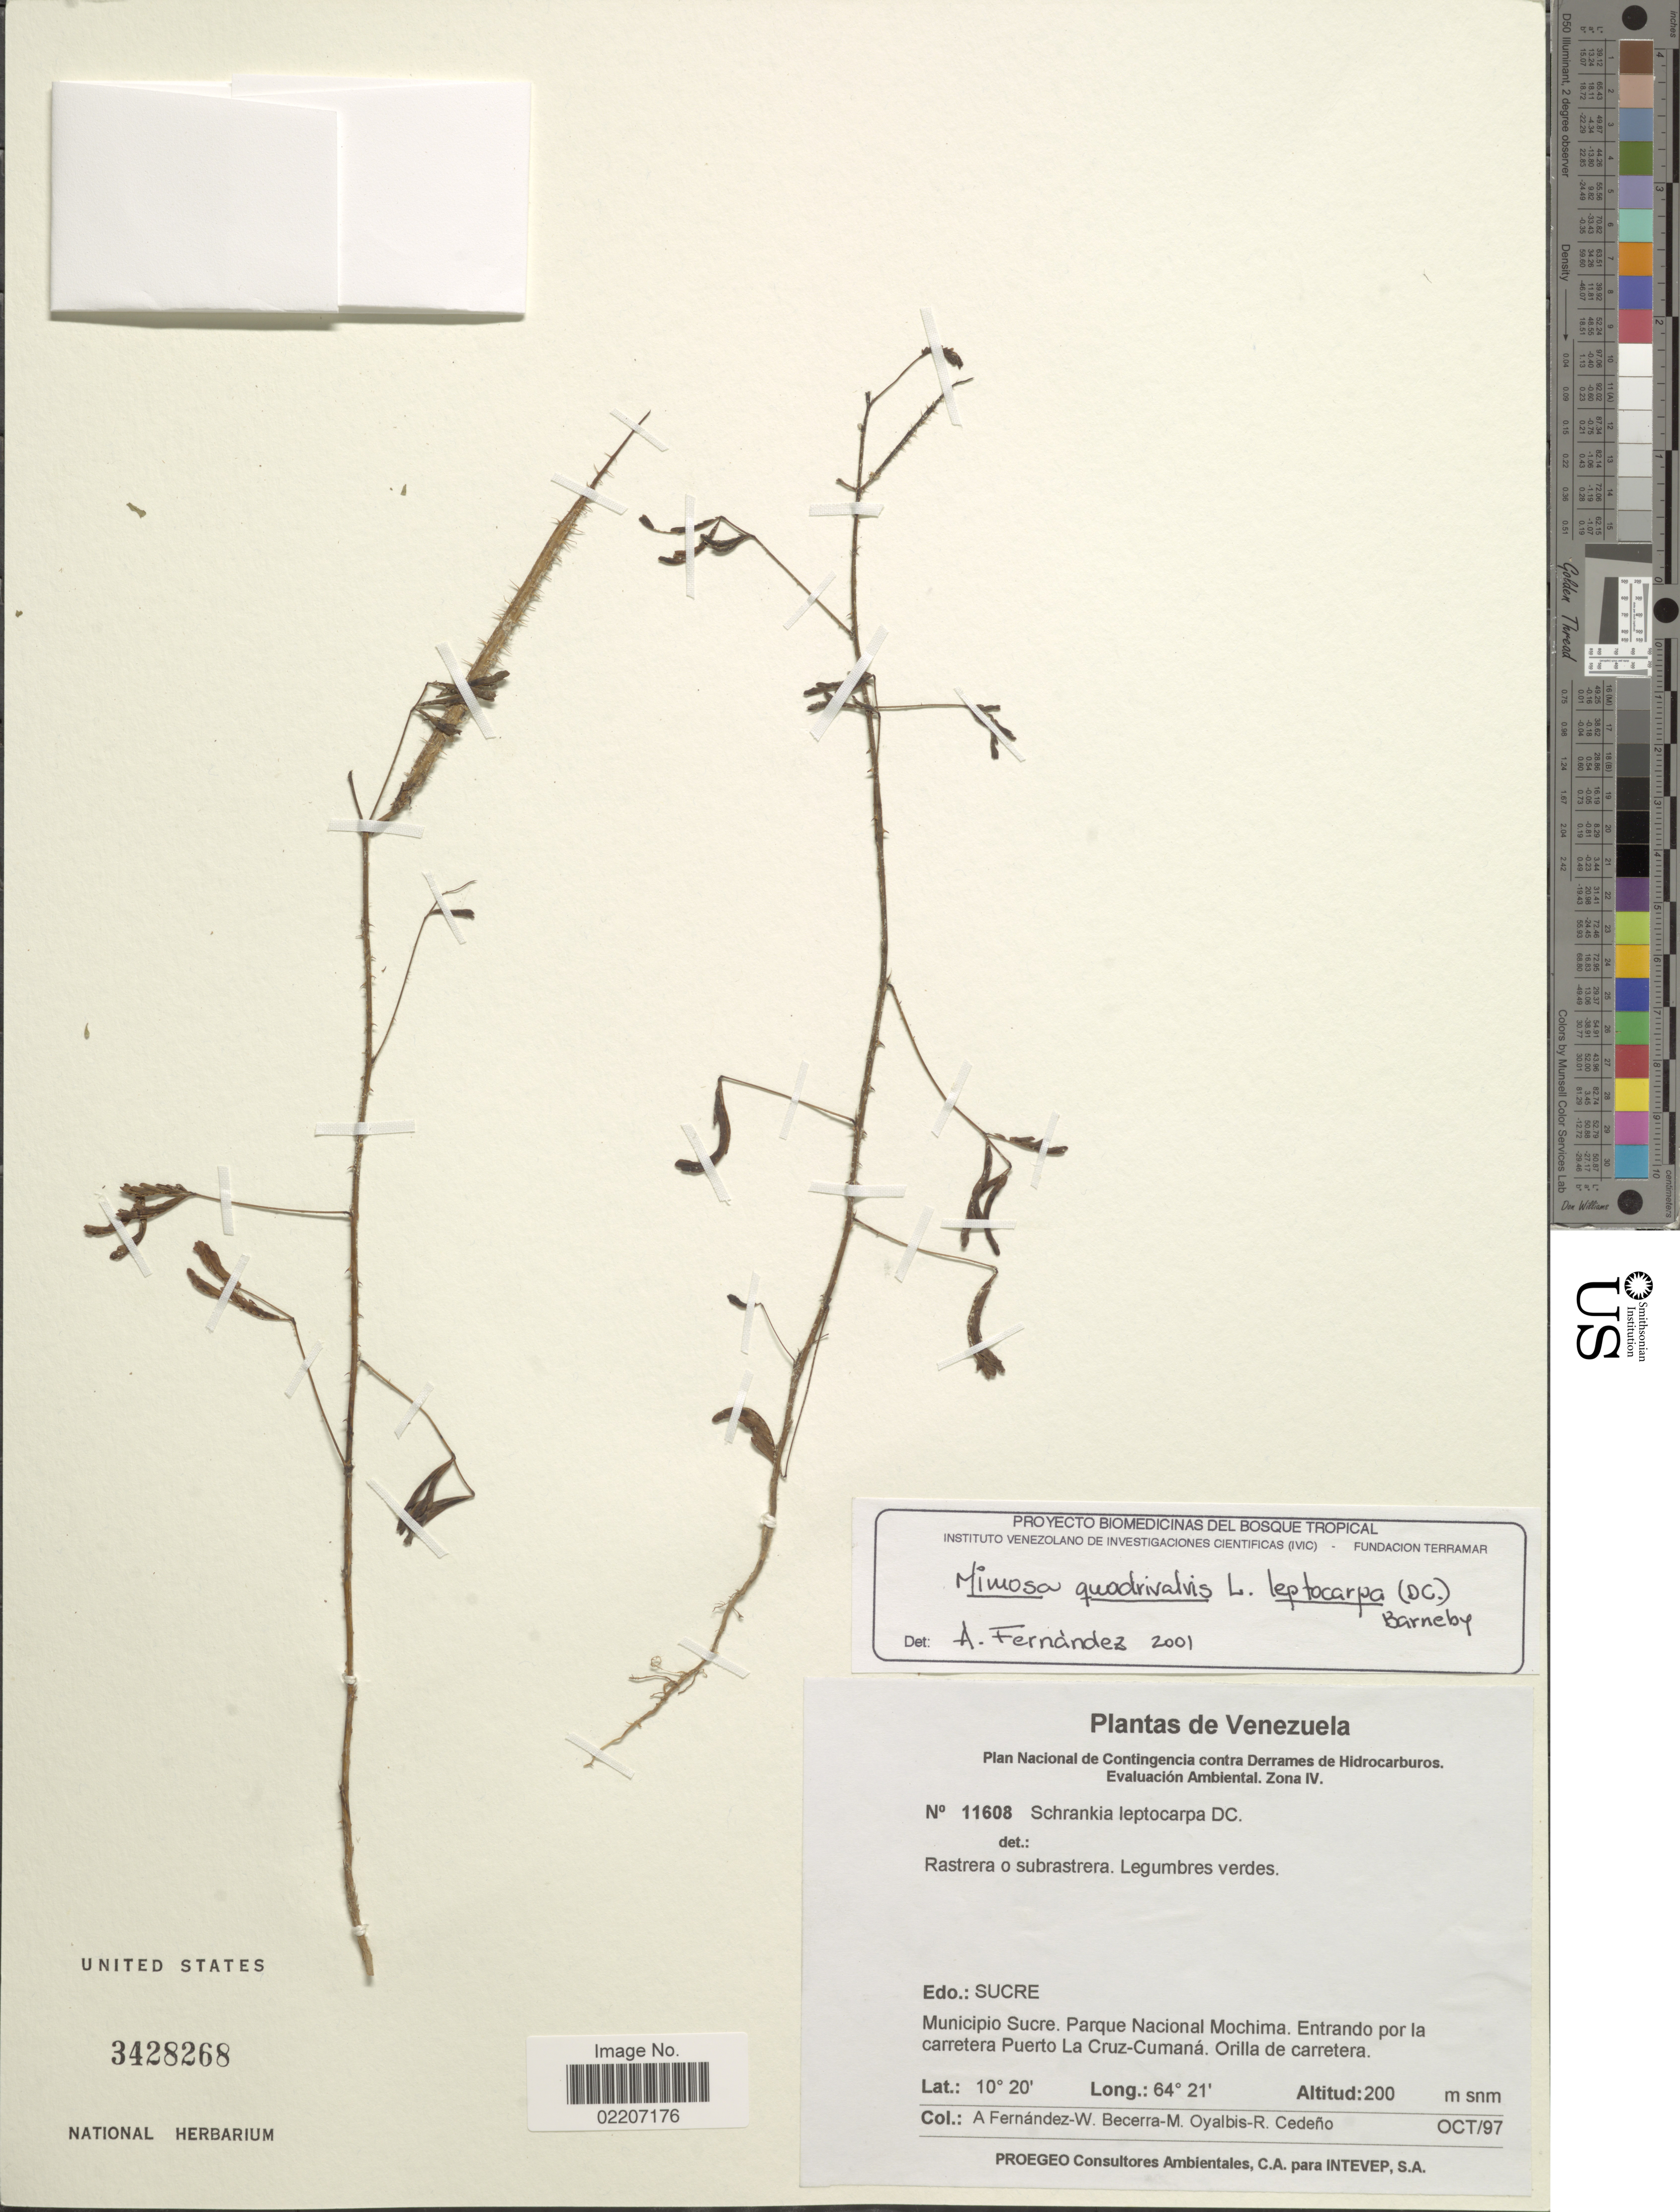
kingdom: Plantae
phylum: Tracheophyta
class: Magnoliopsida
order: Fabales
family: Fabaceae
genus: Mimosa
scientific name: Mimosa candollei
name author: R. Grether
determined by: Strong, Mark T., (BOT), Smithsonian Institution - National Museum of Natural History (UNITED STATES)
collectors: Á. Fernández, W. Becerra, M. Oyalbis & R. Cedeño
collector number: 11608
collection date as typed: Transcribed d/m/y: /10/97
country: Venezuela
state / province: Sucre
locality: Edo.: Sucre, Municpio Sucre, Parque Nacional Mochina, Entrando por la carretera Puerto La Cruz-Cumana, Orilla de carretera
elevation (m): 200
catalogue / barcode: US 3428268